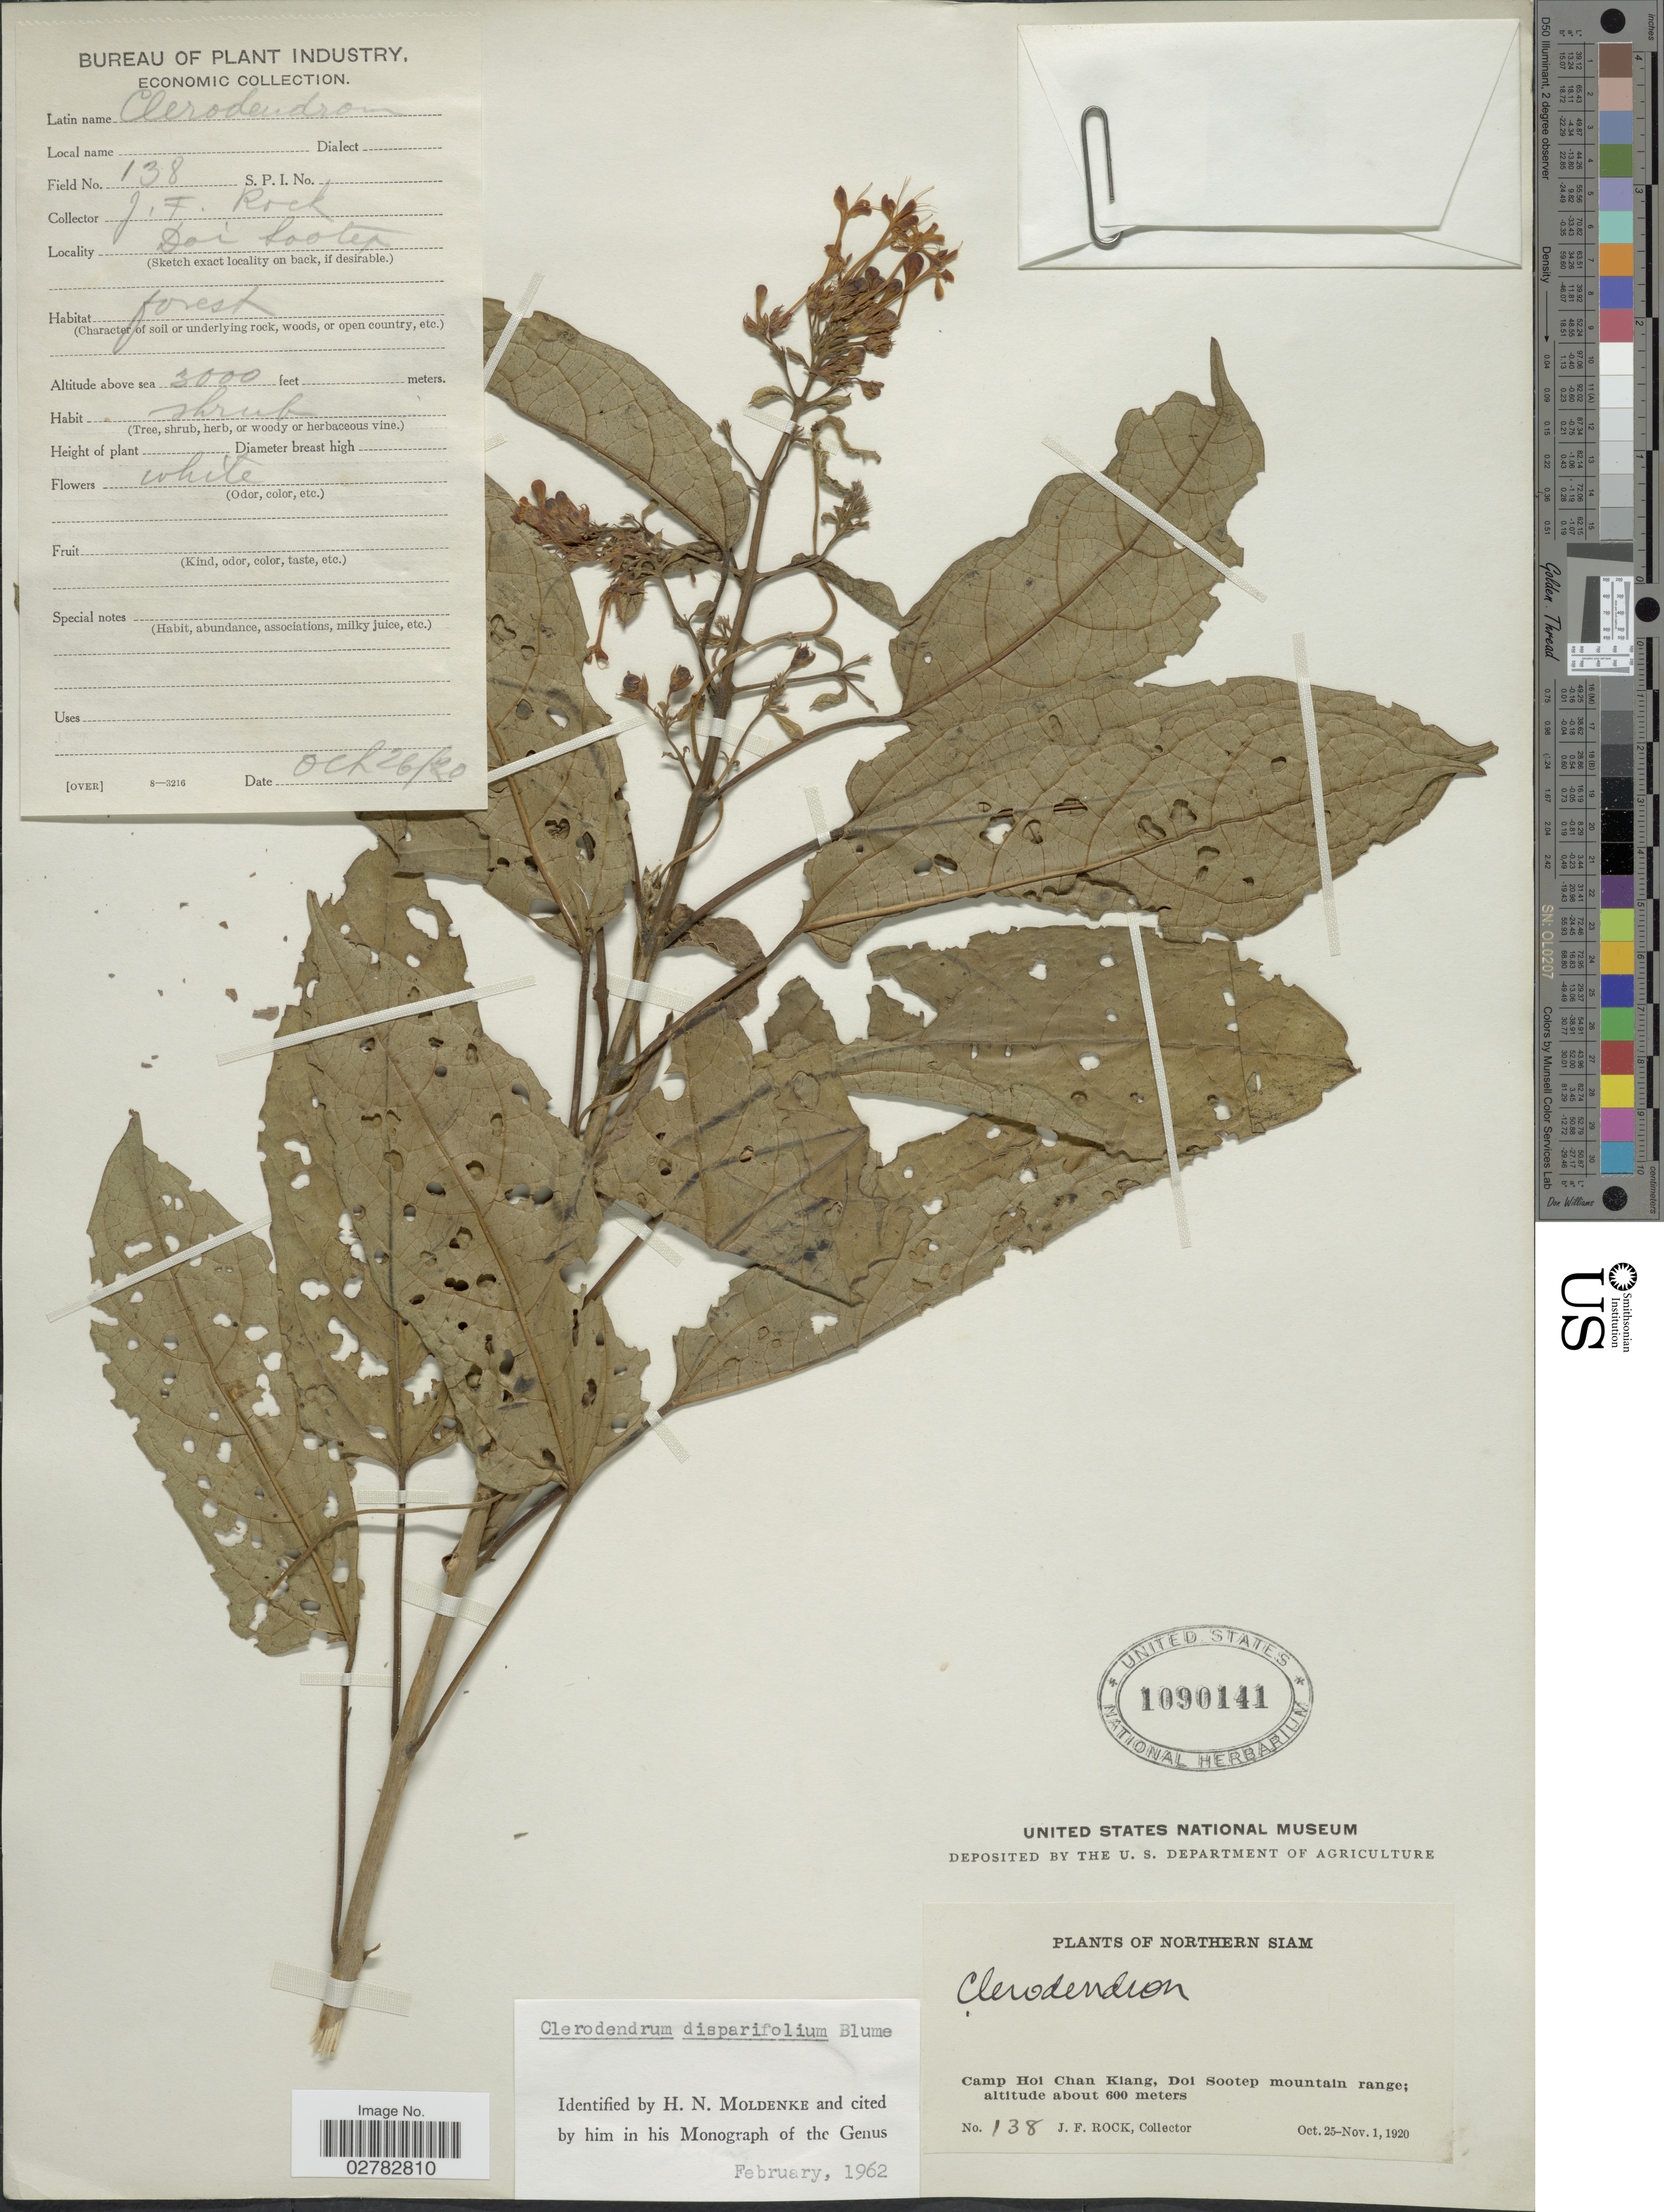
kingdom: Plantae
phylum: Tracheophyta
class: Magnoliopsida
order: Lamiales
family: Lamiaceae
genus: Clerodendrum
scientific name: Clerodendrum disparifolium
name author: Blume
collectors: J. Rock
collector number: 138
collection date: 1920-10-26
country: Thailand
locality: Northern Siam. Camp Hoi Chan Kiang, Doi Sootep mountain range.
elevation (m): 600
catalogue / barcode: US 1090141